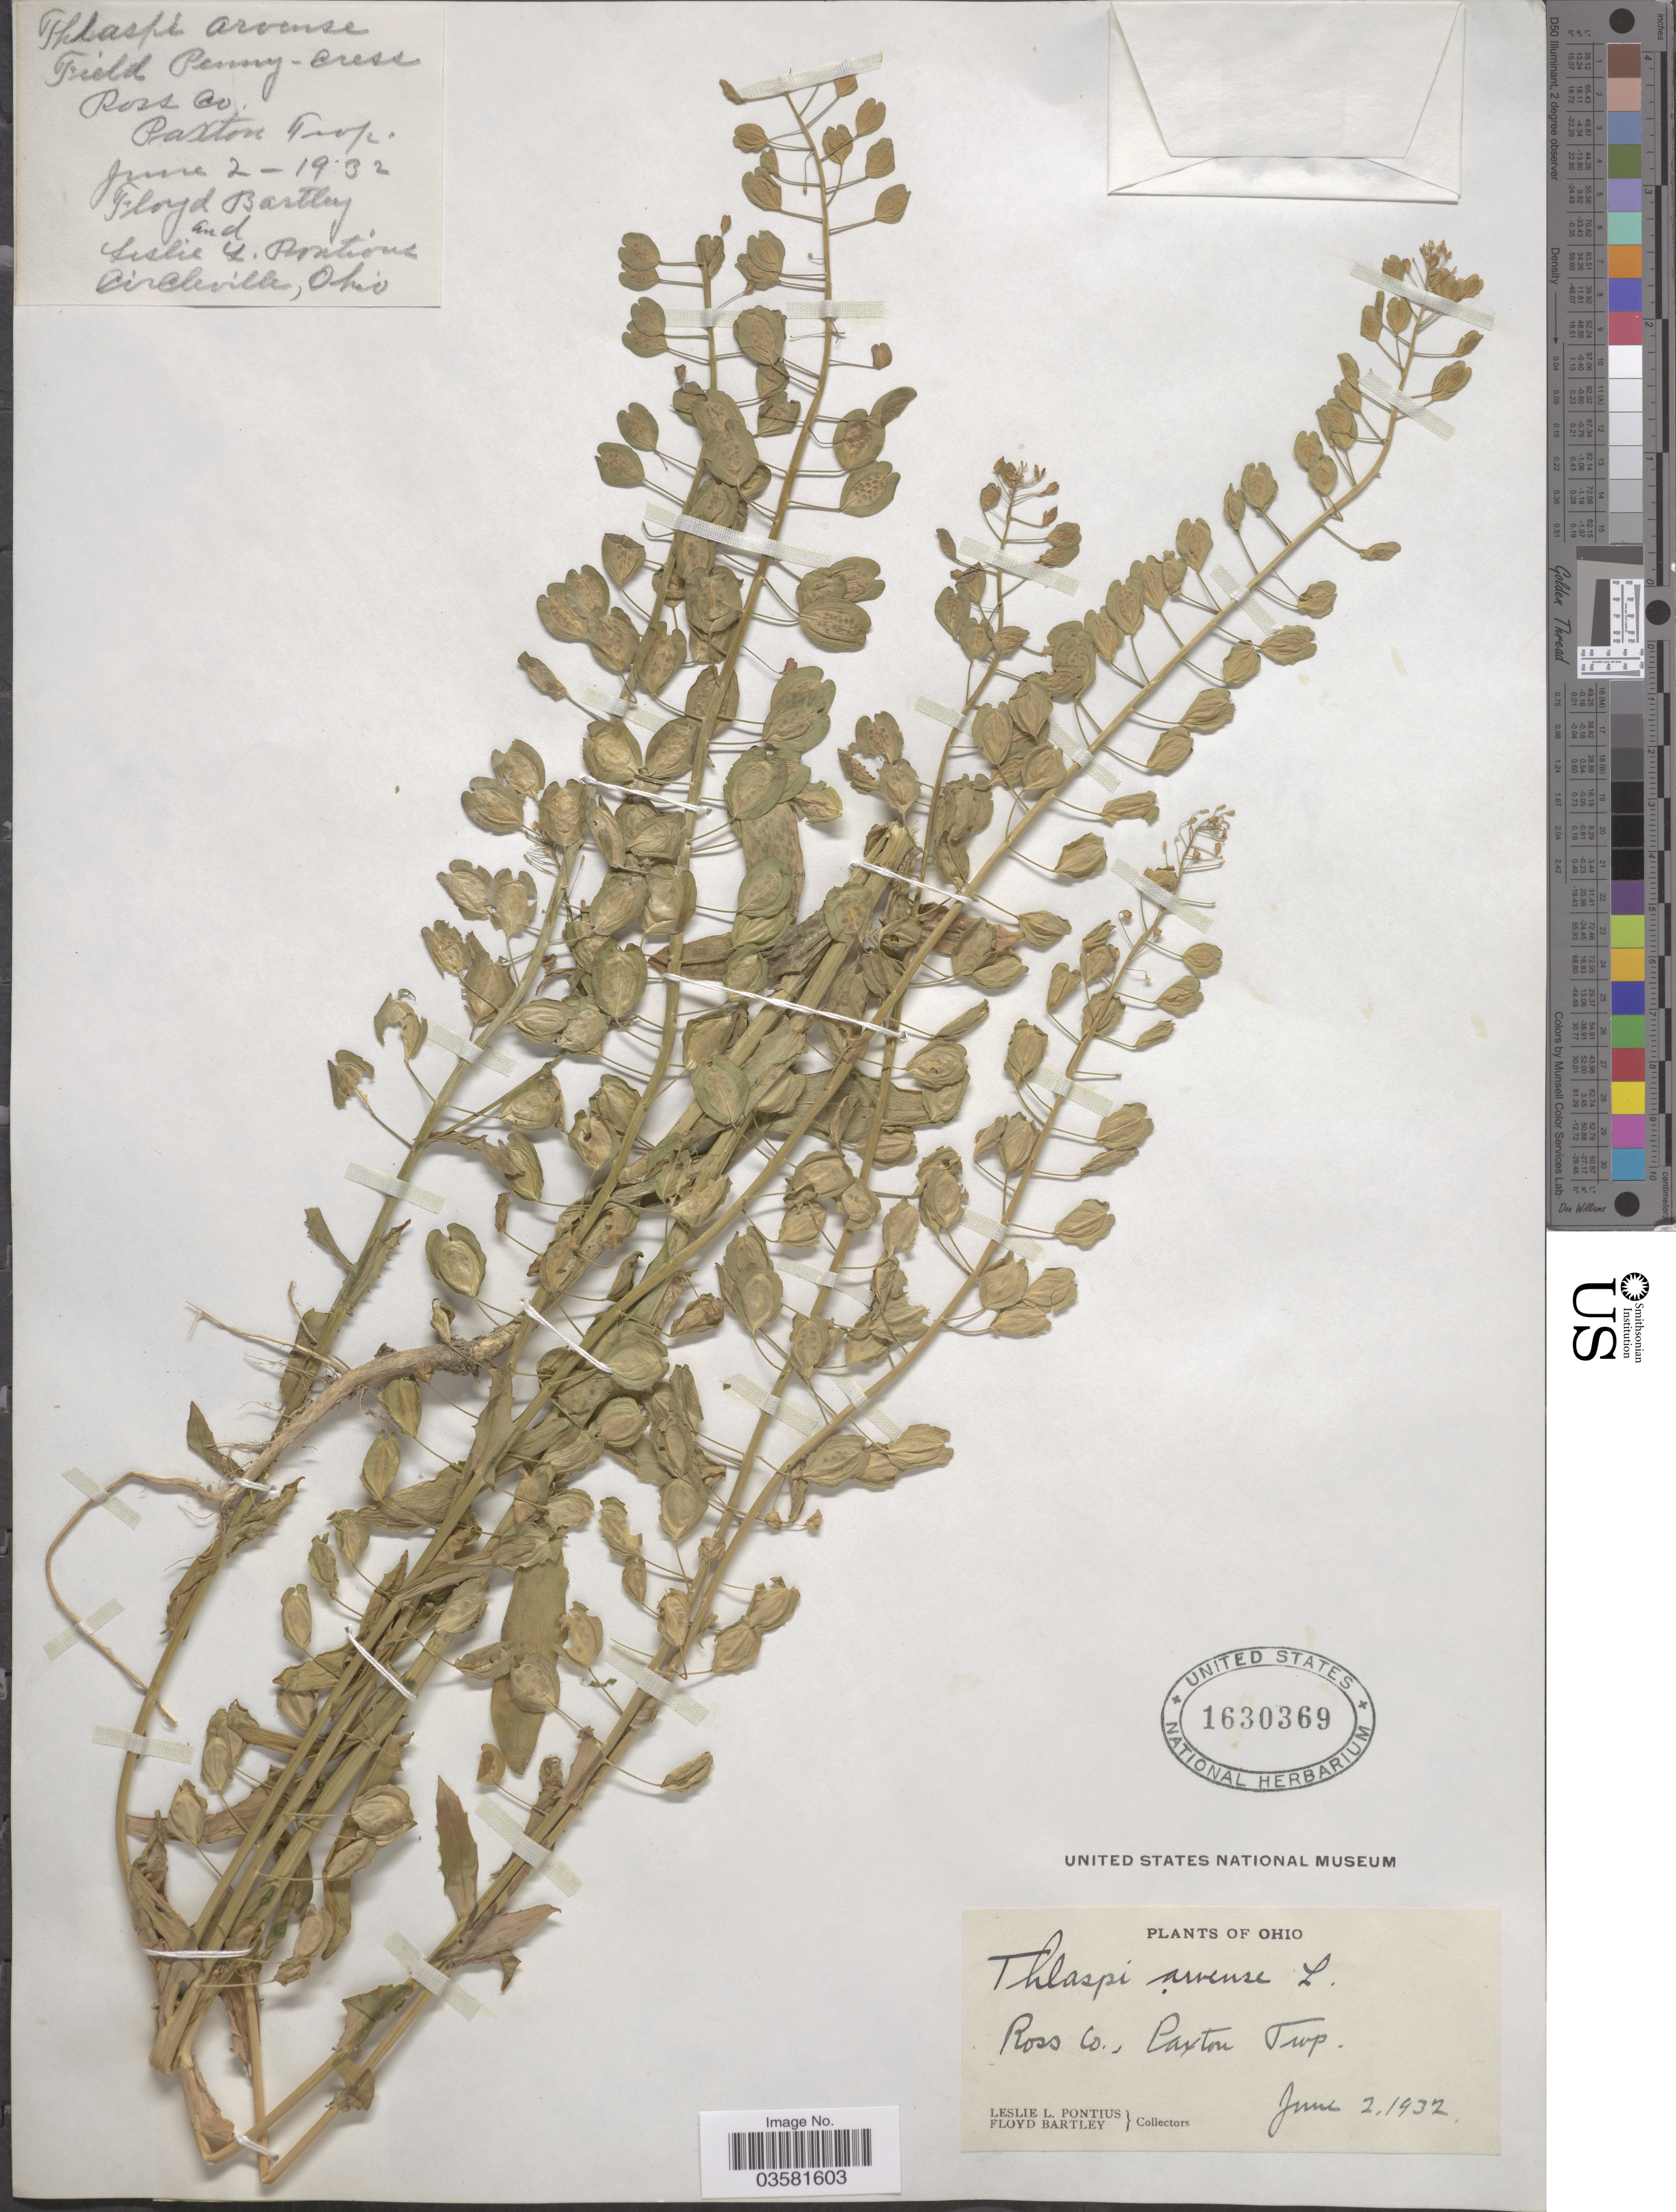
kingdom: Plantae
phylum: Tracheophyta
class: Magnoliopsida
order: Brassicales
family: Brassicaceae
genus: Thlaspi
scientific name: Thlaspi arvense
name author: L.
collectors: F. Bartley & L. L. Pontious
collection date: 1932-06-02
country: United States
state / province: Ohio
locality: Ross Co., Paxton Twp.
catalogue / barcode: US 1630369